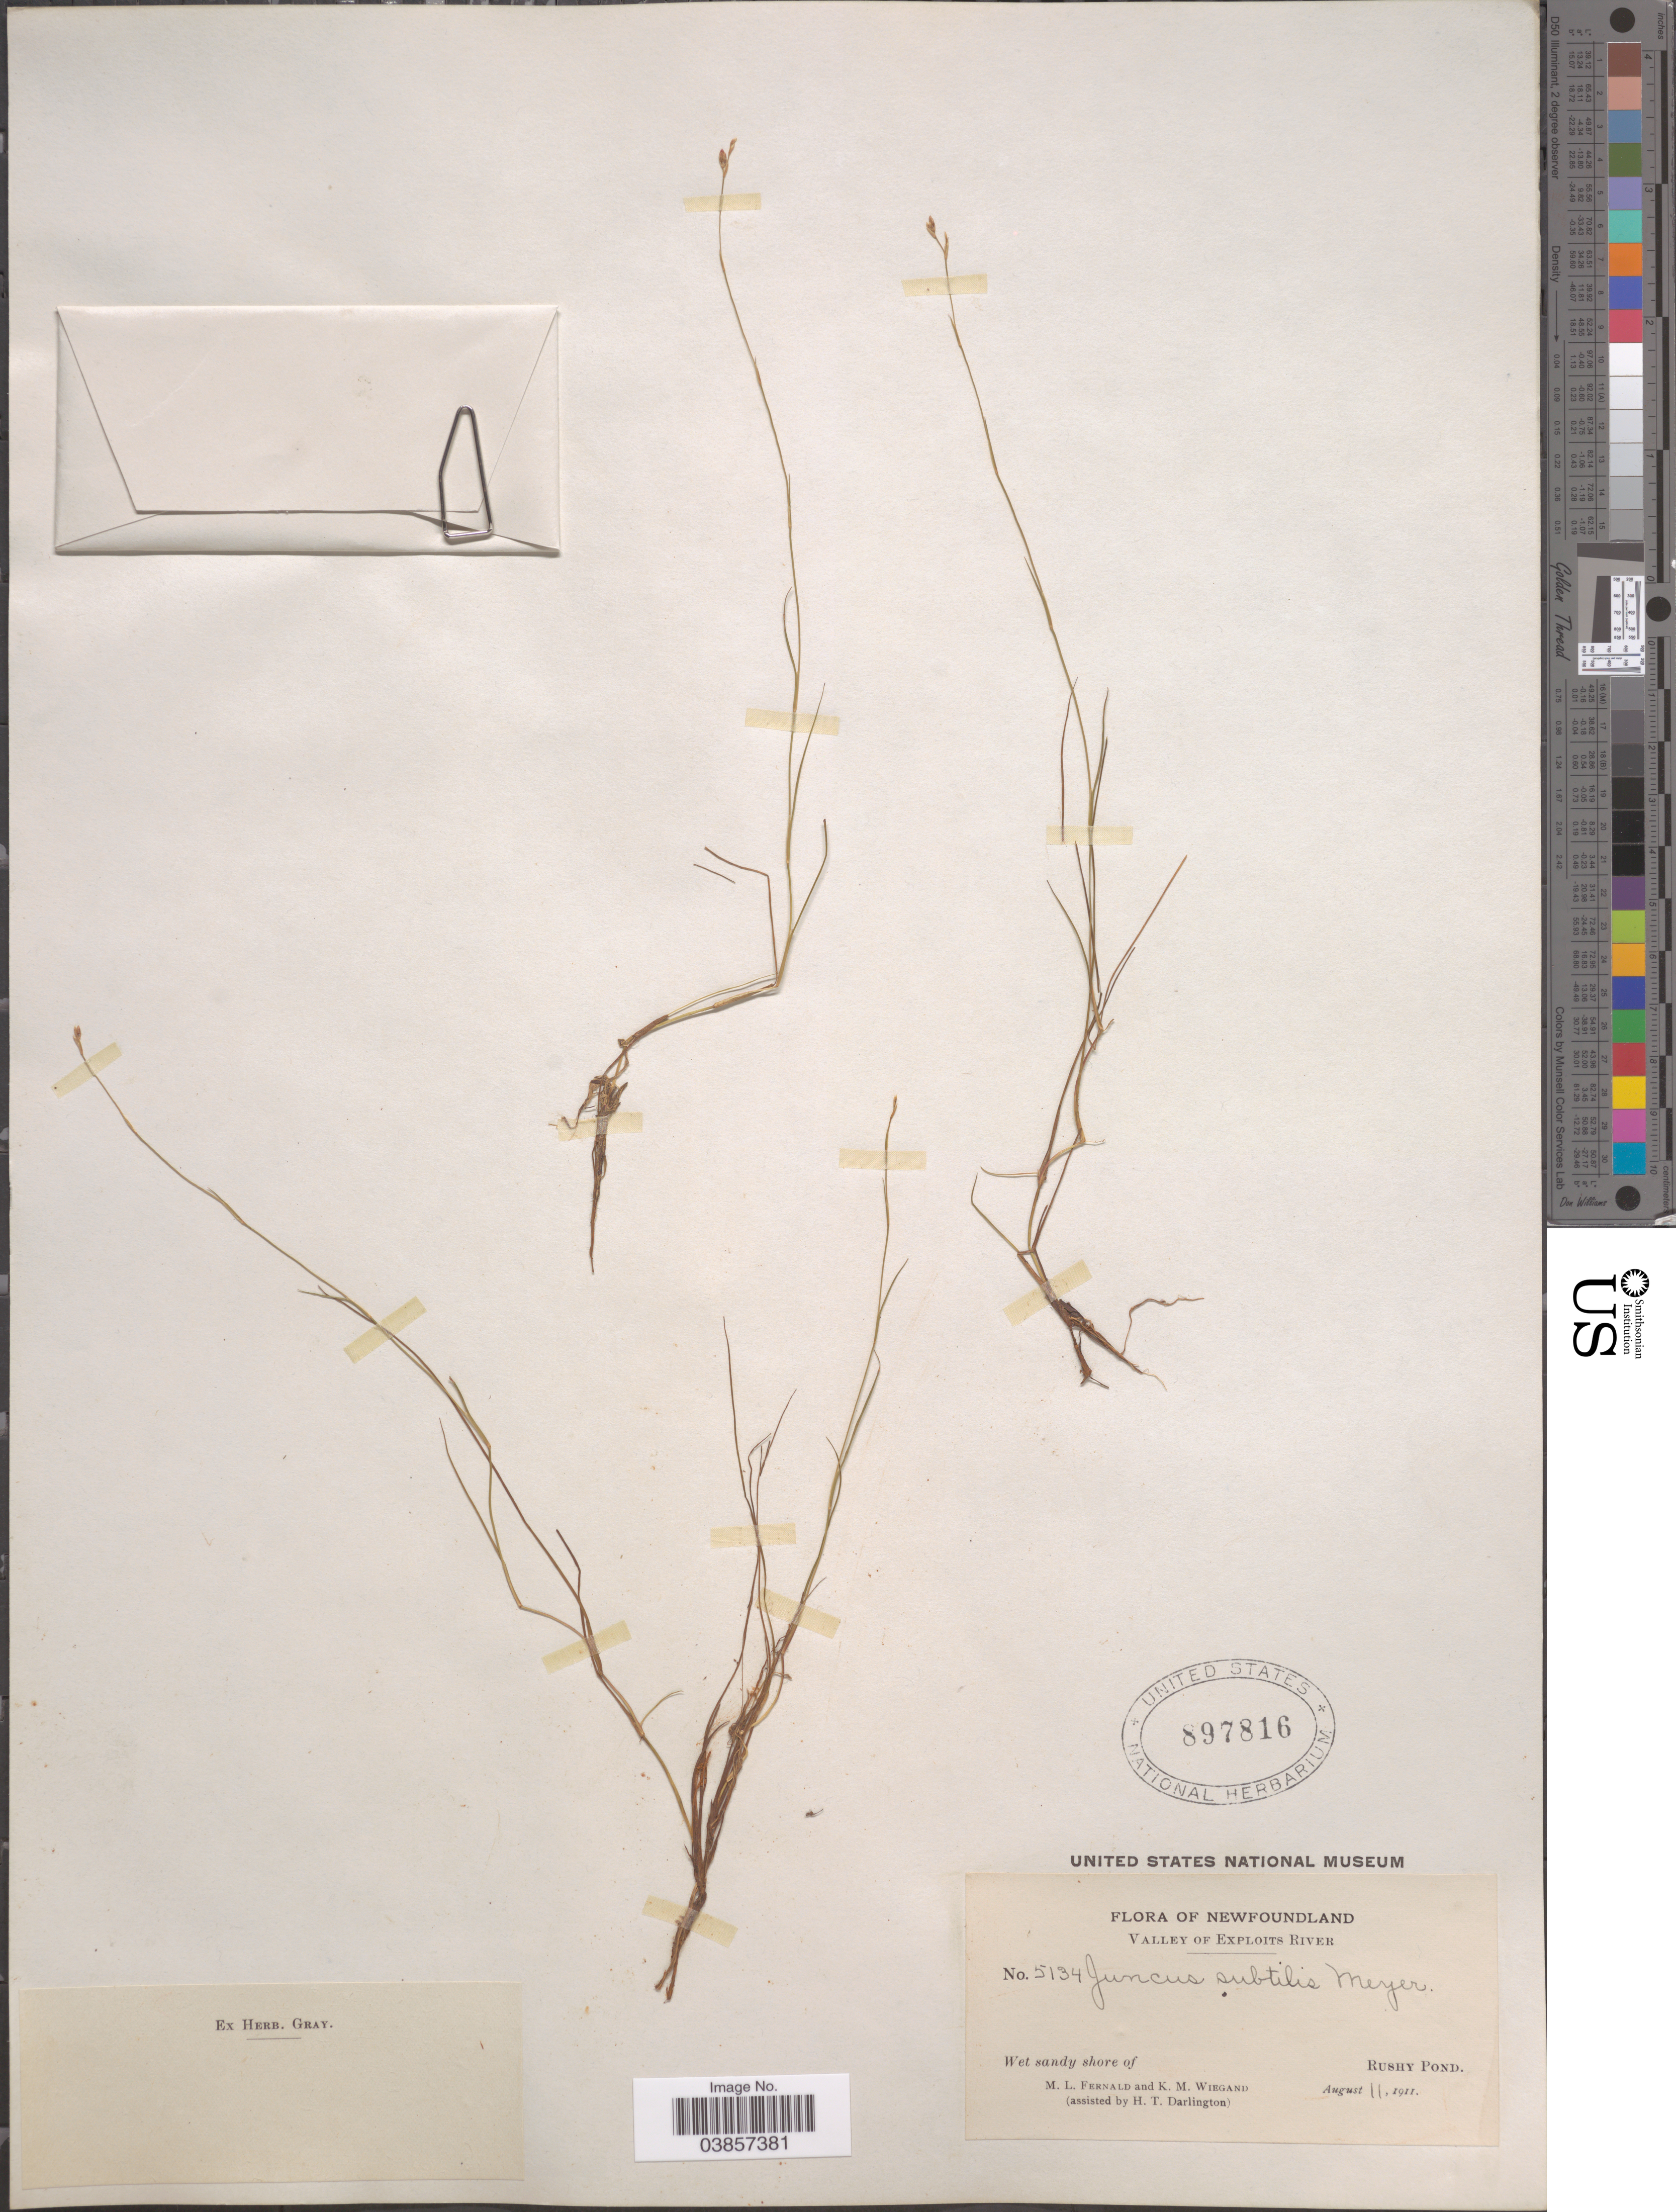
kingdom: Plantae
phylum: Tracheophyta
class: Liliopsida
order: Poales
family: Juncaceae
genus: Juncus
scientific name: Juncus subtilis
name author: E. Mey.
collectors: M. L. Fernald, K. M. Wiegand & H. Darlington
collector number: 5134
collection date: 1911-08-11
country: Canada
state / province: Newfoundland and Labrador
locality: Valley of Exploits River. Wet sandy shore of Rushy Pond.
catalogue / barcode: US 897816